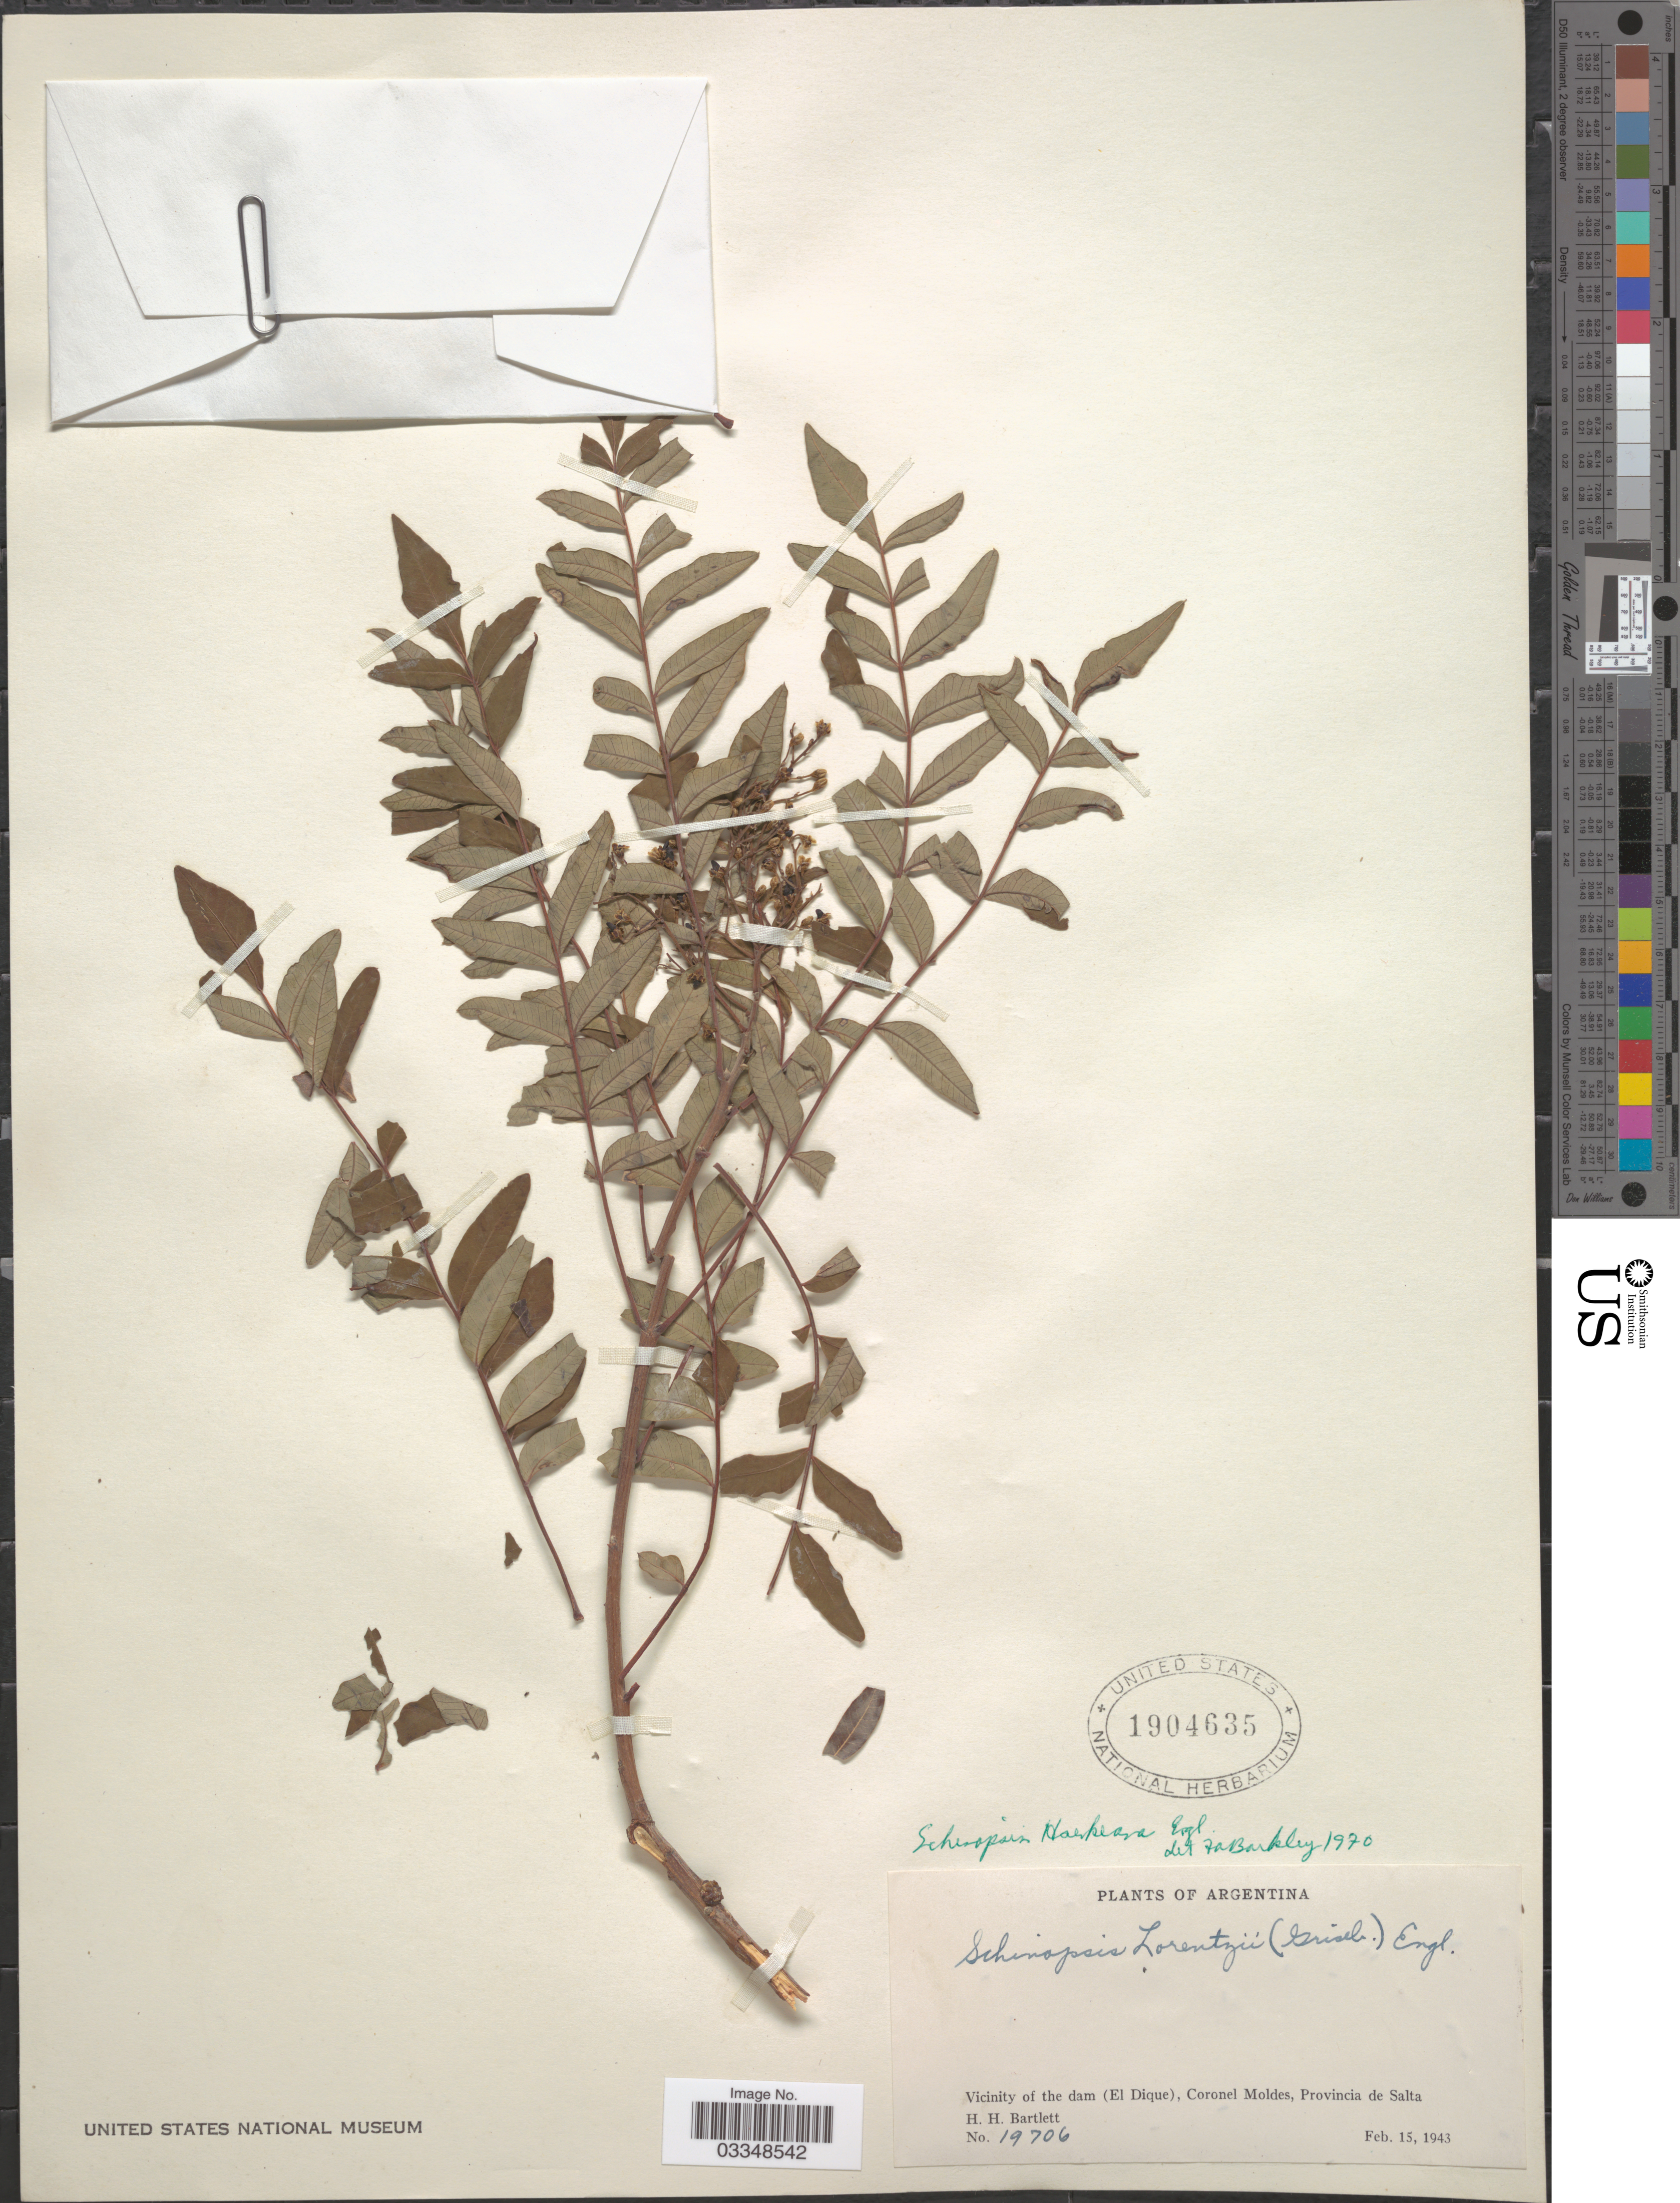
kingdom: Plantae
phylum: Tracheophyta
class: Magnoliopsida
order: Sapindales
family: Anacardiaceae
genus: Schinopsis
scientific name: Schinopsis haenkeana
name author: Engl.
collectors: H. H. Bartlett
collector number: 19706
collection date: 1943-02-15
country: Argentina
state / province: Salta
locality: Vicinity of the dam (El Dique), Coronel Moldes.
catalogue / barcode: US 1904635